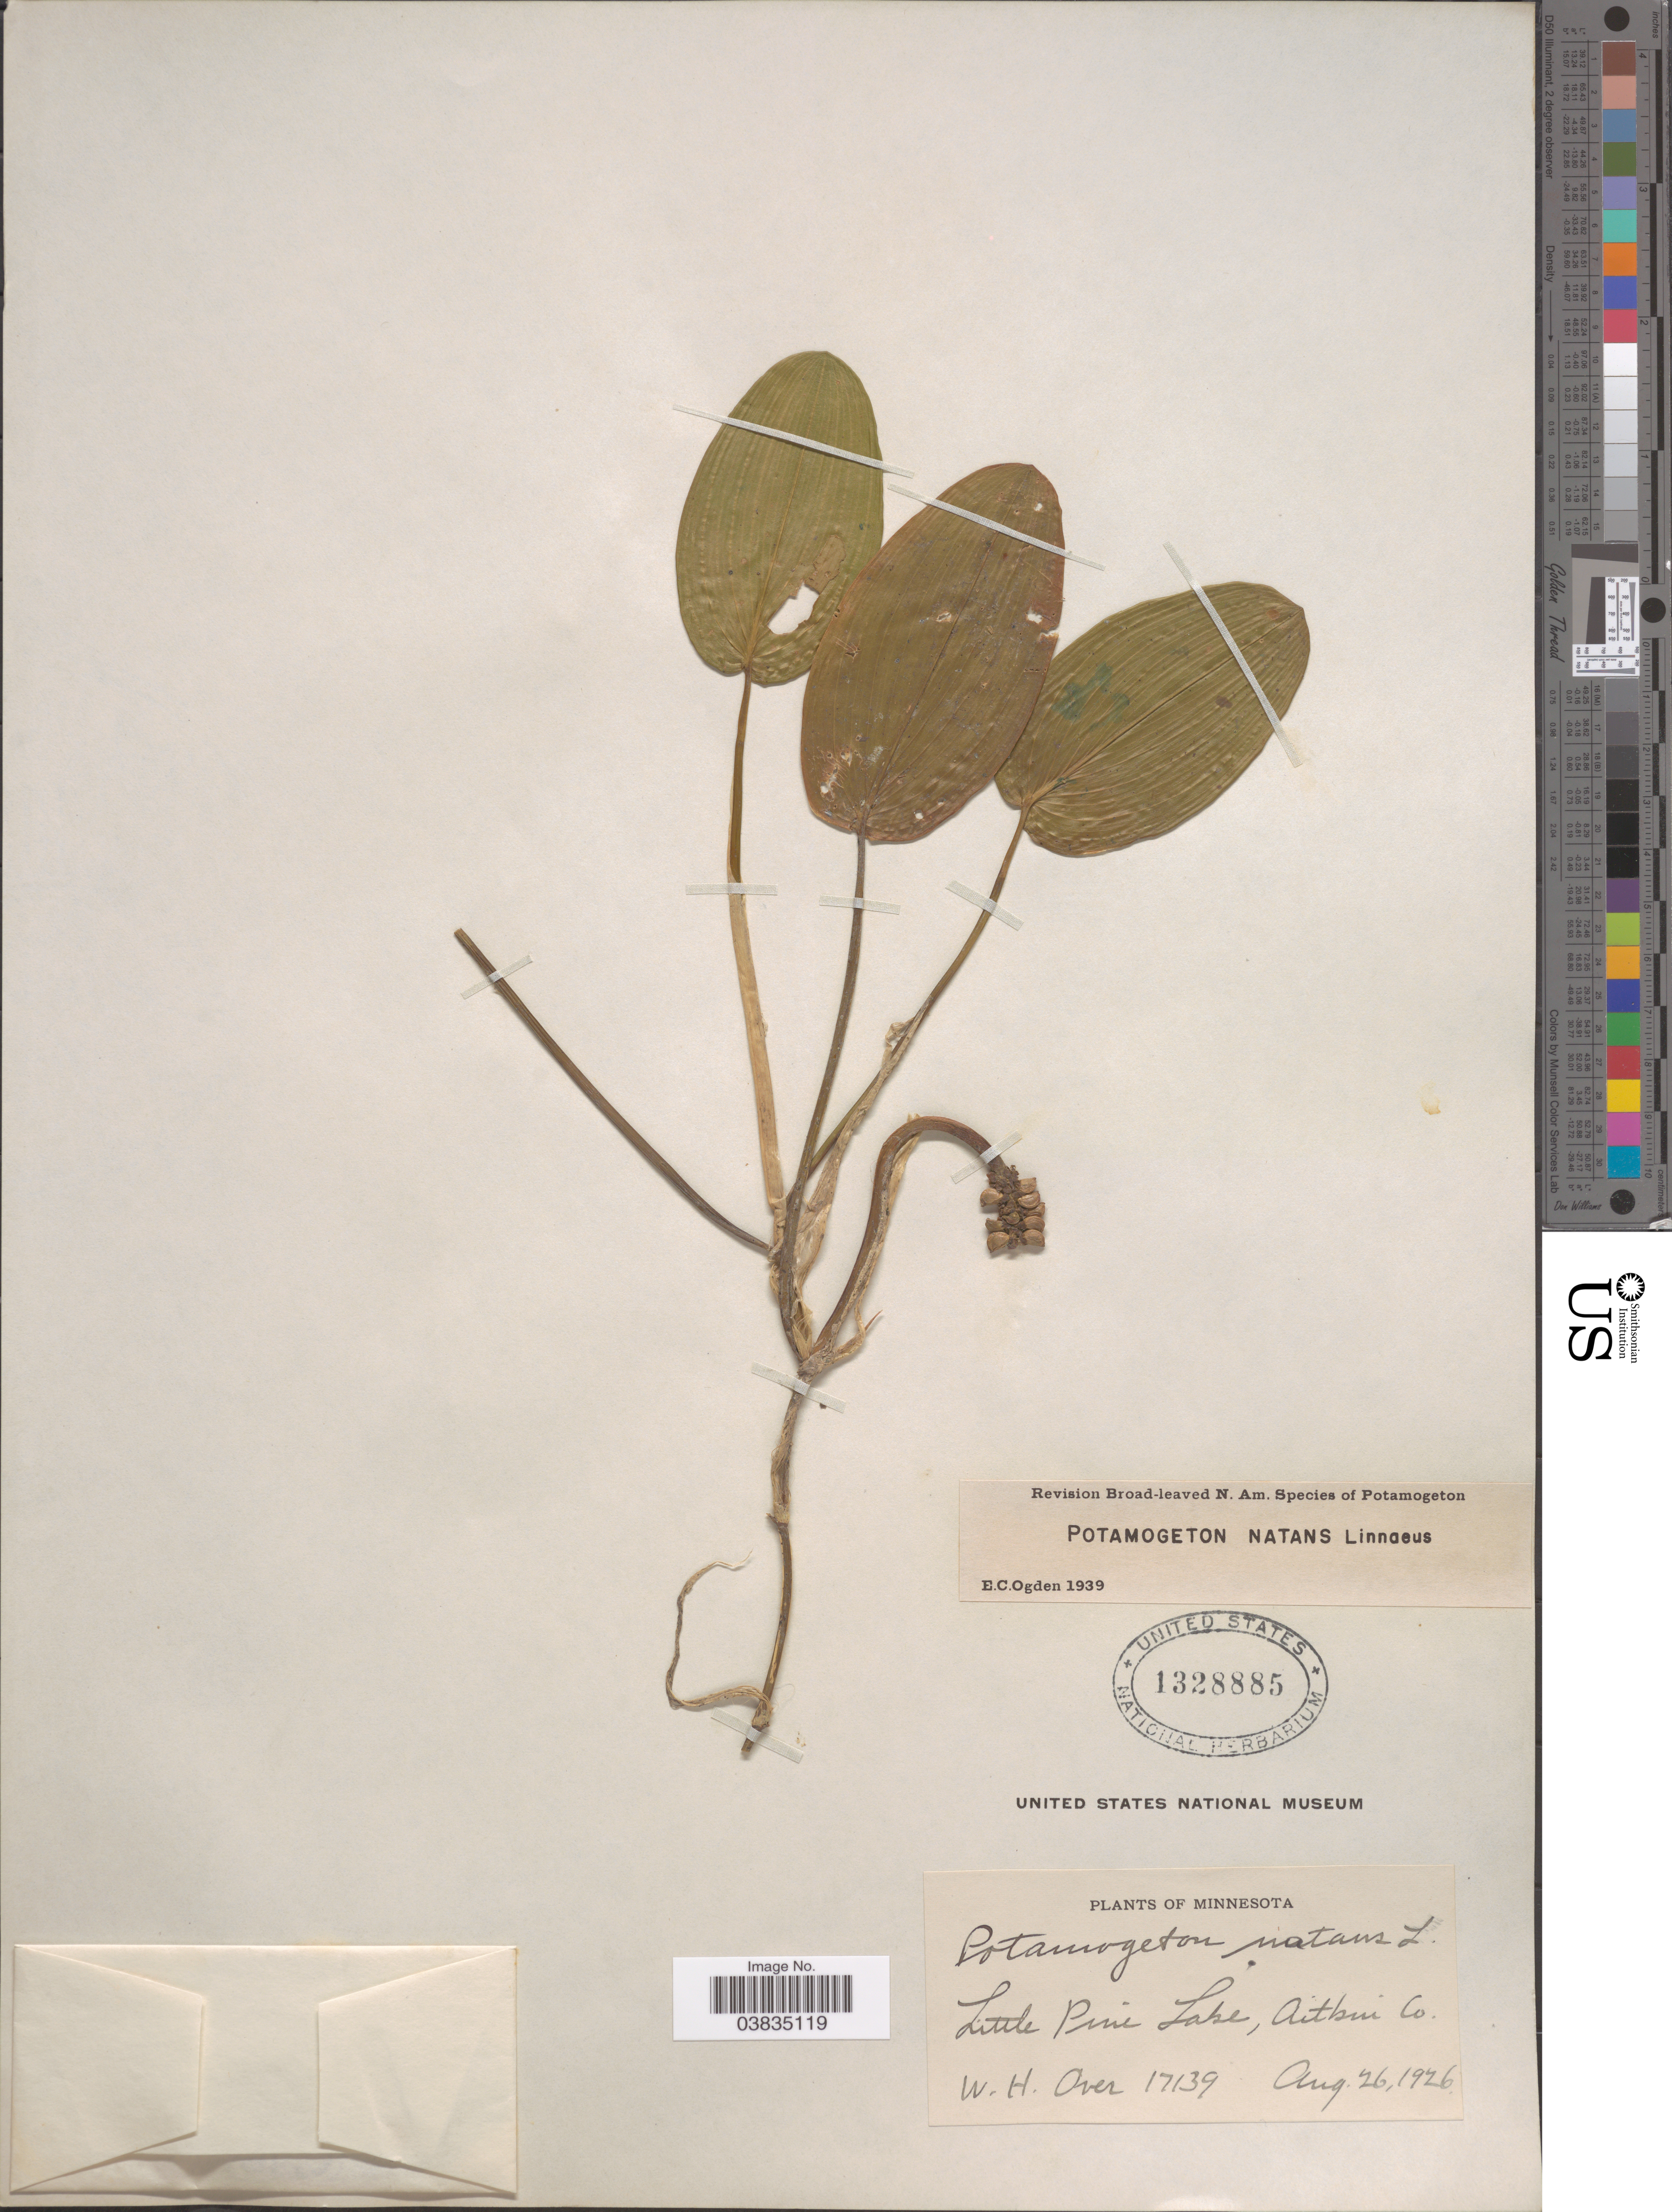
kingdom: Plantae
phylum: Tracheophyta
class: Liliopsida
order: Alismatales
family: Potamogetonaceae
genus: Potamogeton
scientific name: Potamogeton natans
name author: L.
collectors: W. Over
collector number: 17139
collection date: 1926-08-26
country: United States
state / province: Minnesota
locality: Little Pine Lake, Aitbui Co.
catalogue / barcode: US 1328885